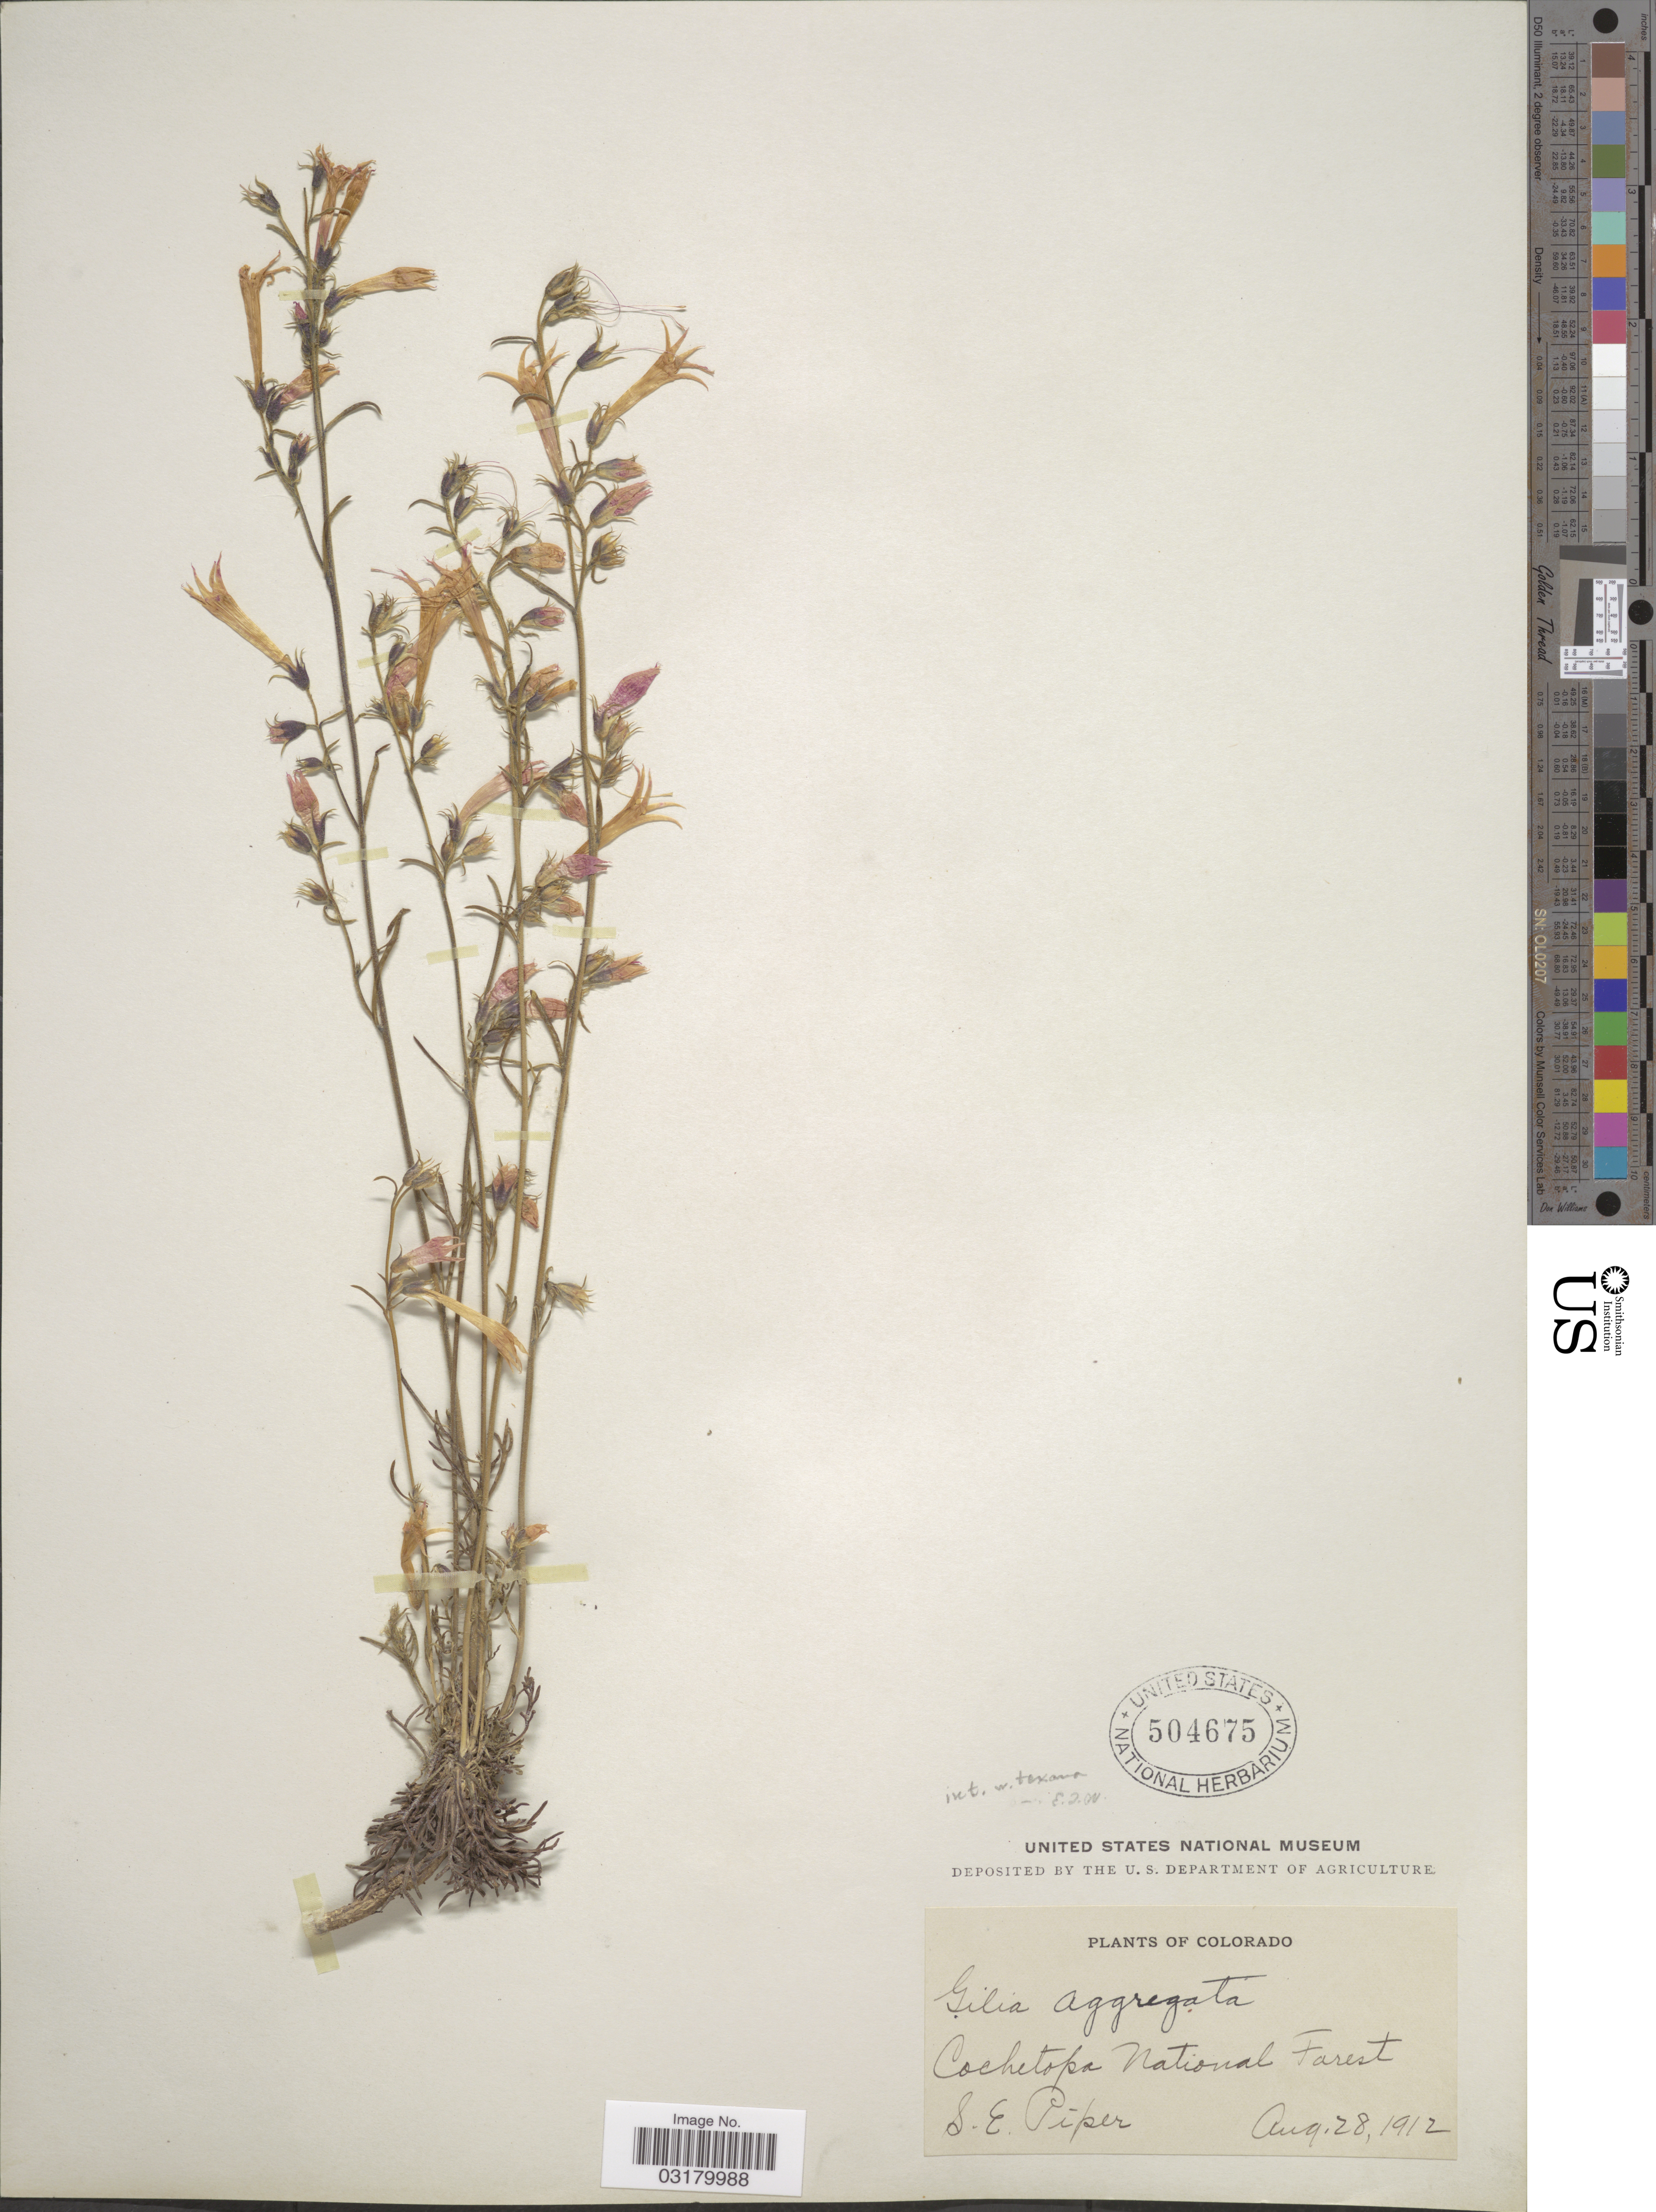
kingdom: Plantae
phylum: Tracheophyta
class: Magnoliopsida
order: Ericales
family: Polemoniaceae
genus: Ipomopsis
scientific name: Ipomopsis aggregata subsp. formosissima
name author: (Greene) Wherry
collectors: S. Piper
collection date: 1912-08-28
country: United States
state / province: Colorado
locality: Cochetopa National Forest.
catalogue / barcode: US 504675